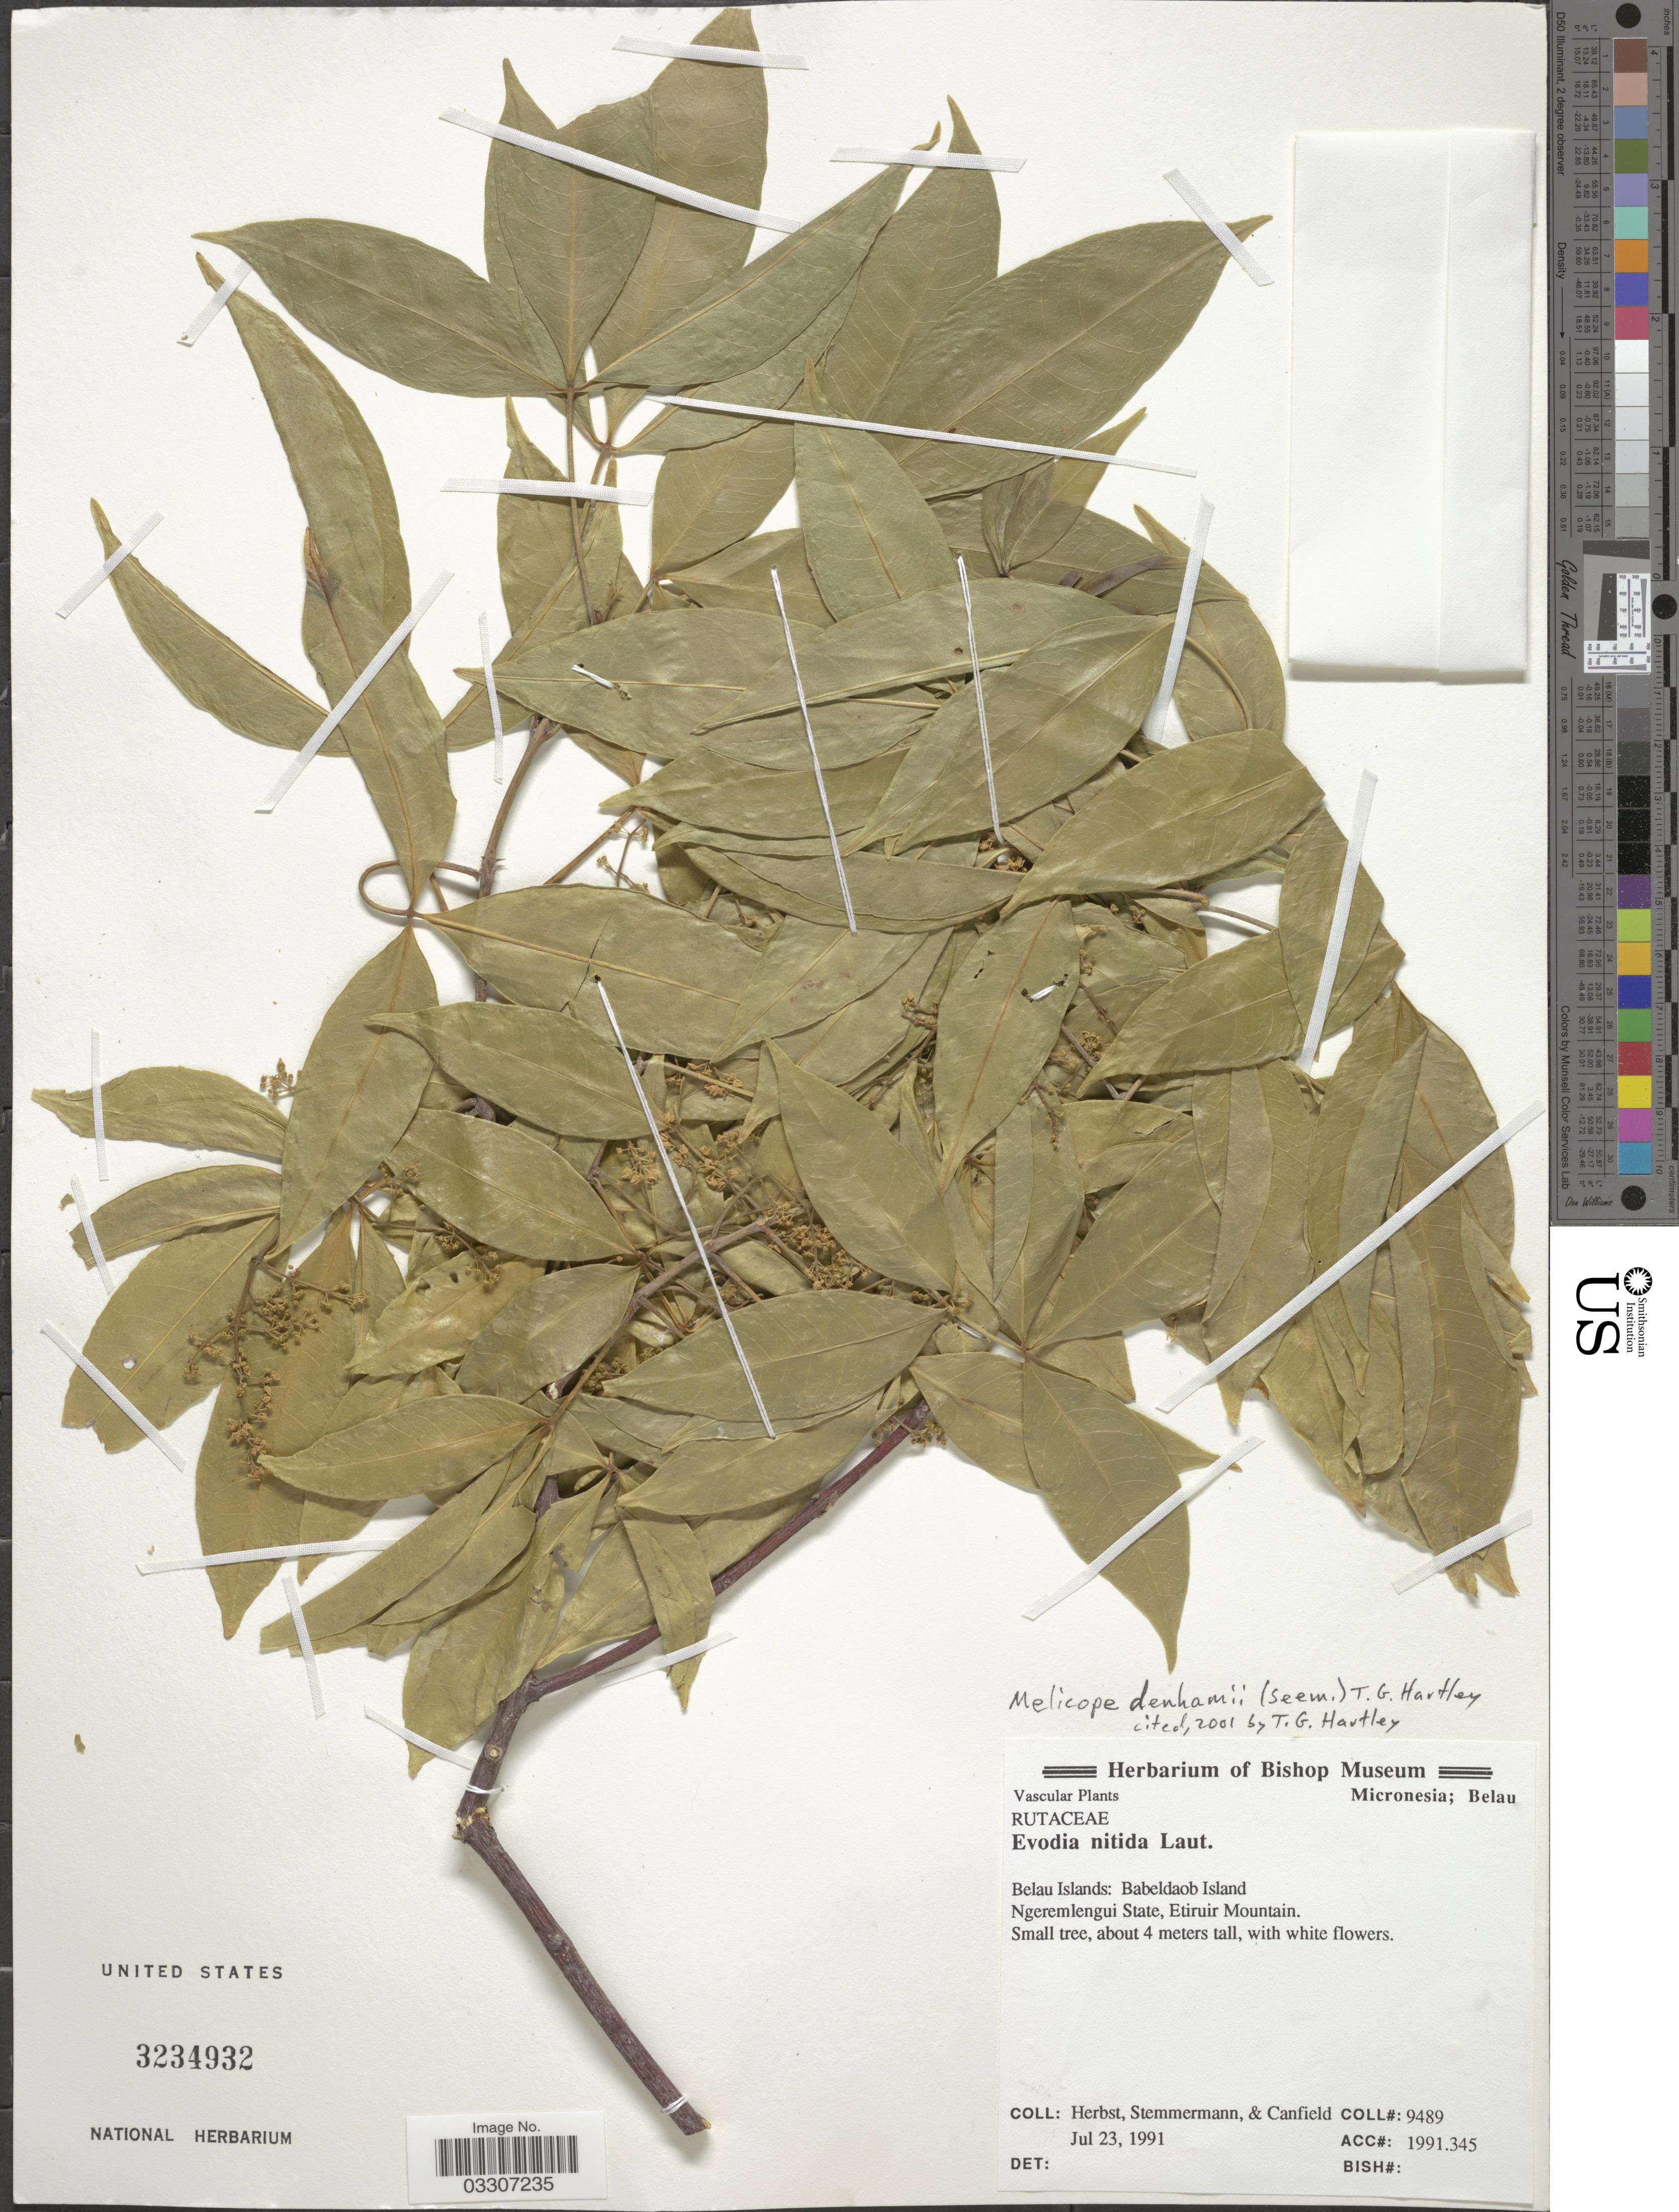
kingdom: Plantae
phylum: Tracheophyta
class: Magnoliopsida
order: Sapindales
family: Rutaceae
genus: Melicope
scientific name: Melicope denhamii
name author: (Seem.) T.G. Hartley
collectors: -. Herbst, -. Stemmermann & -. Canfield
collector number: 9489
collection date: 1991-07-23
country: Palau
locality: Micronesia. Belau Islands: Babeldaob Island. Ngeremlengui State, Etiruir Mountain.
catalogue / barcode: US 3234932